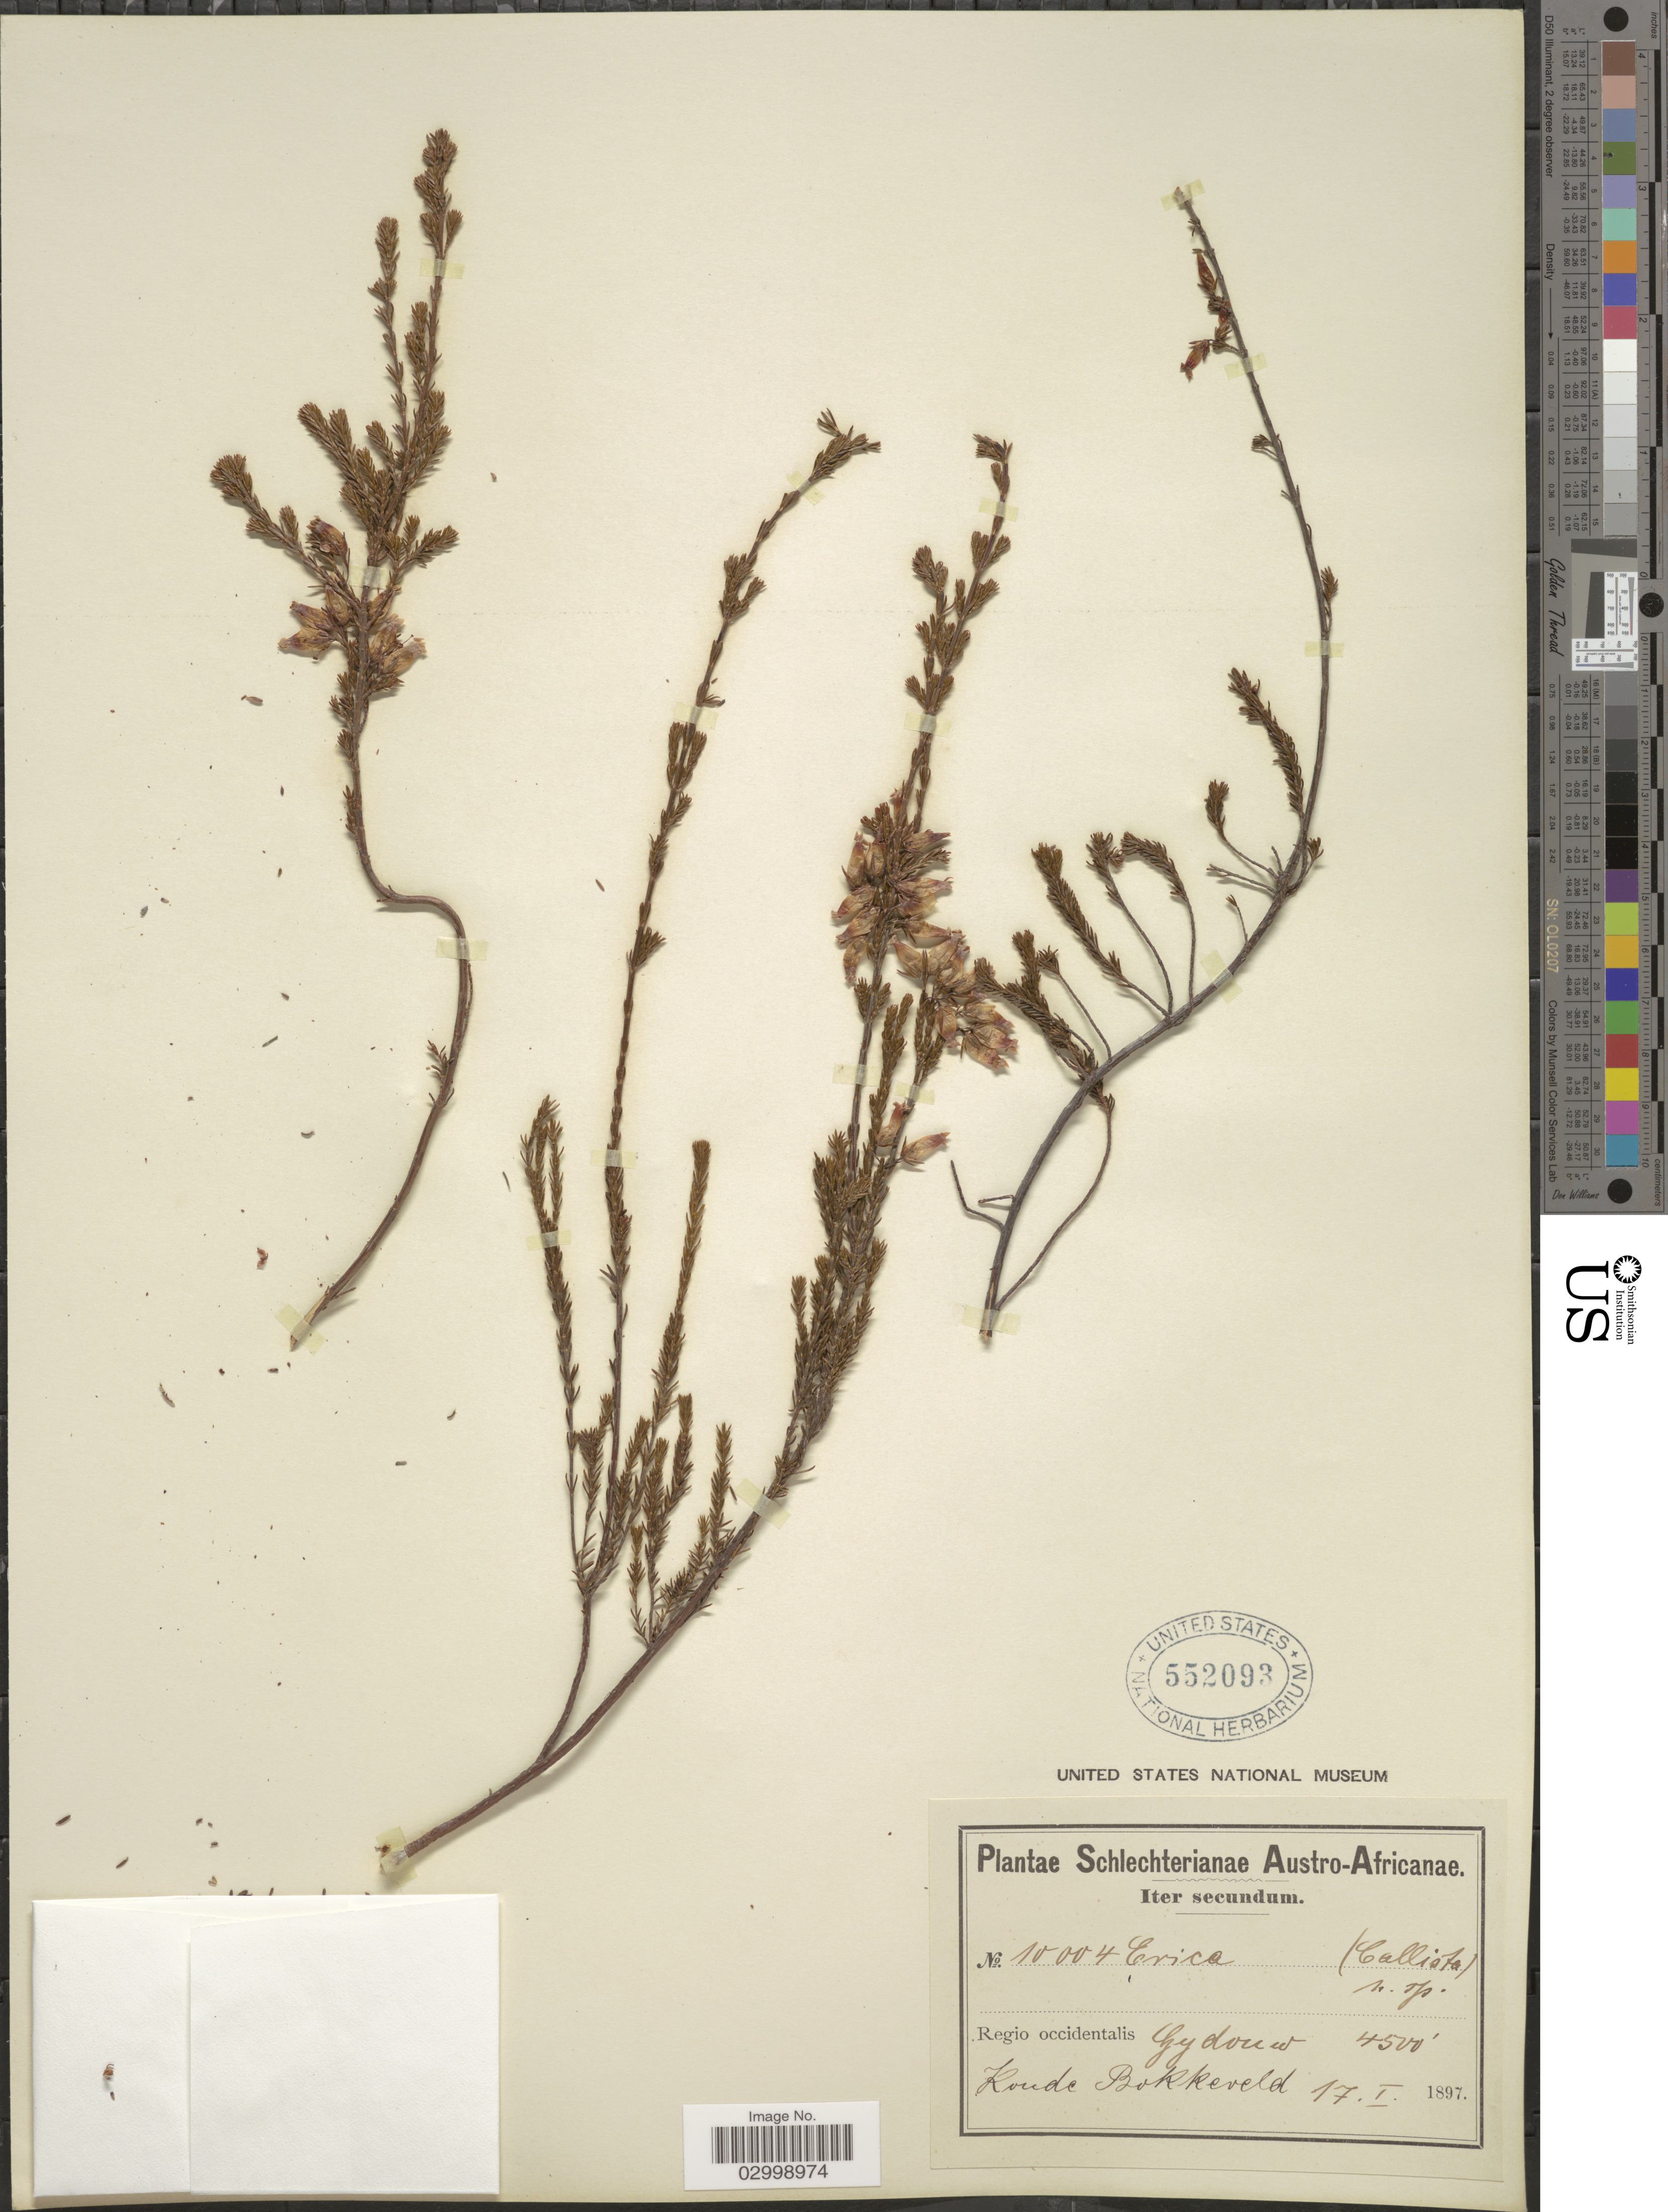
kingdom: Plantae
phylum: Tracheophyta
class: Magnoliopsida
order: Ericales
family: Ericaceae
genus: Erica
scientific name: Erica sp.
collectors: Schlechter, --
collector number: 10004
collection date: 1897-01-17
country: South Africa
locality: Austro-Africanae, Regio occidentalis Gydouw, Koude Bokkeveld.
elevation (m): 1372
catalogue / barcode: US 552093